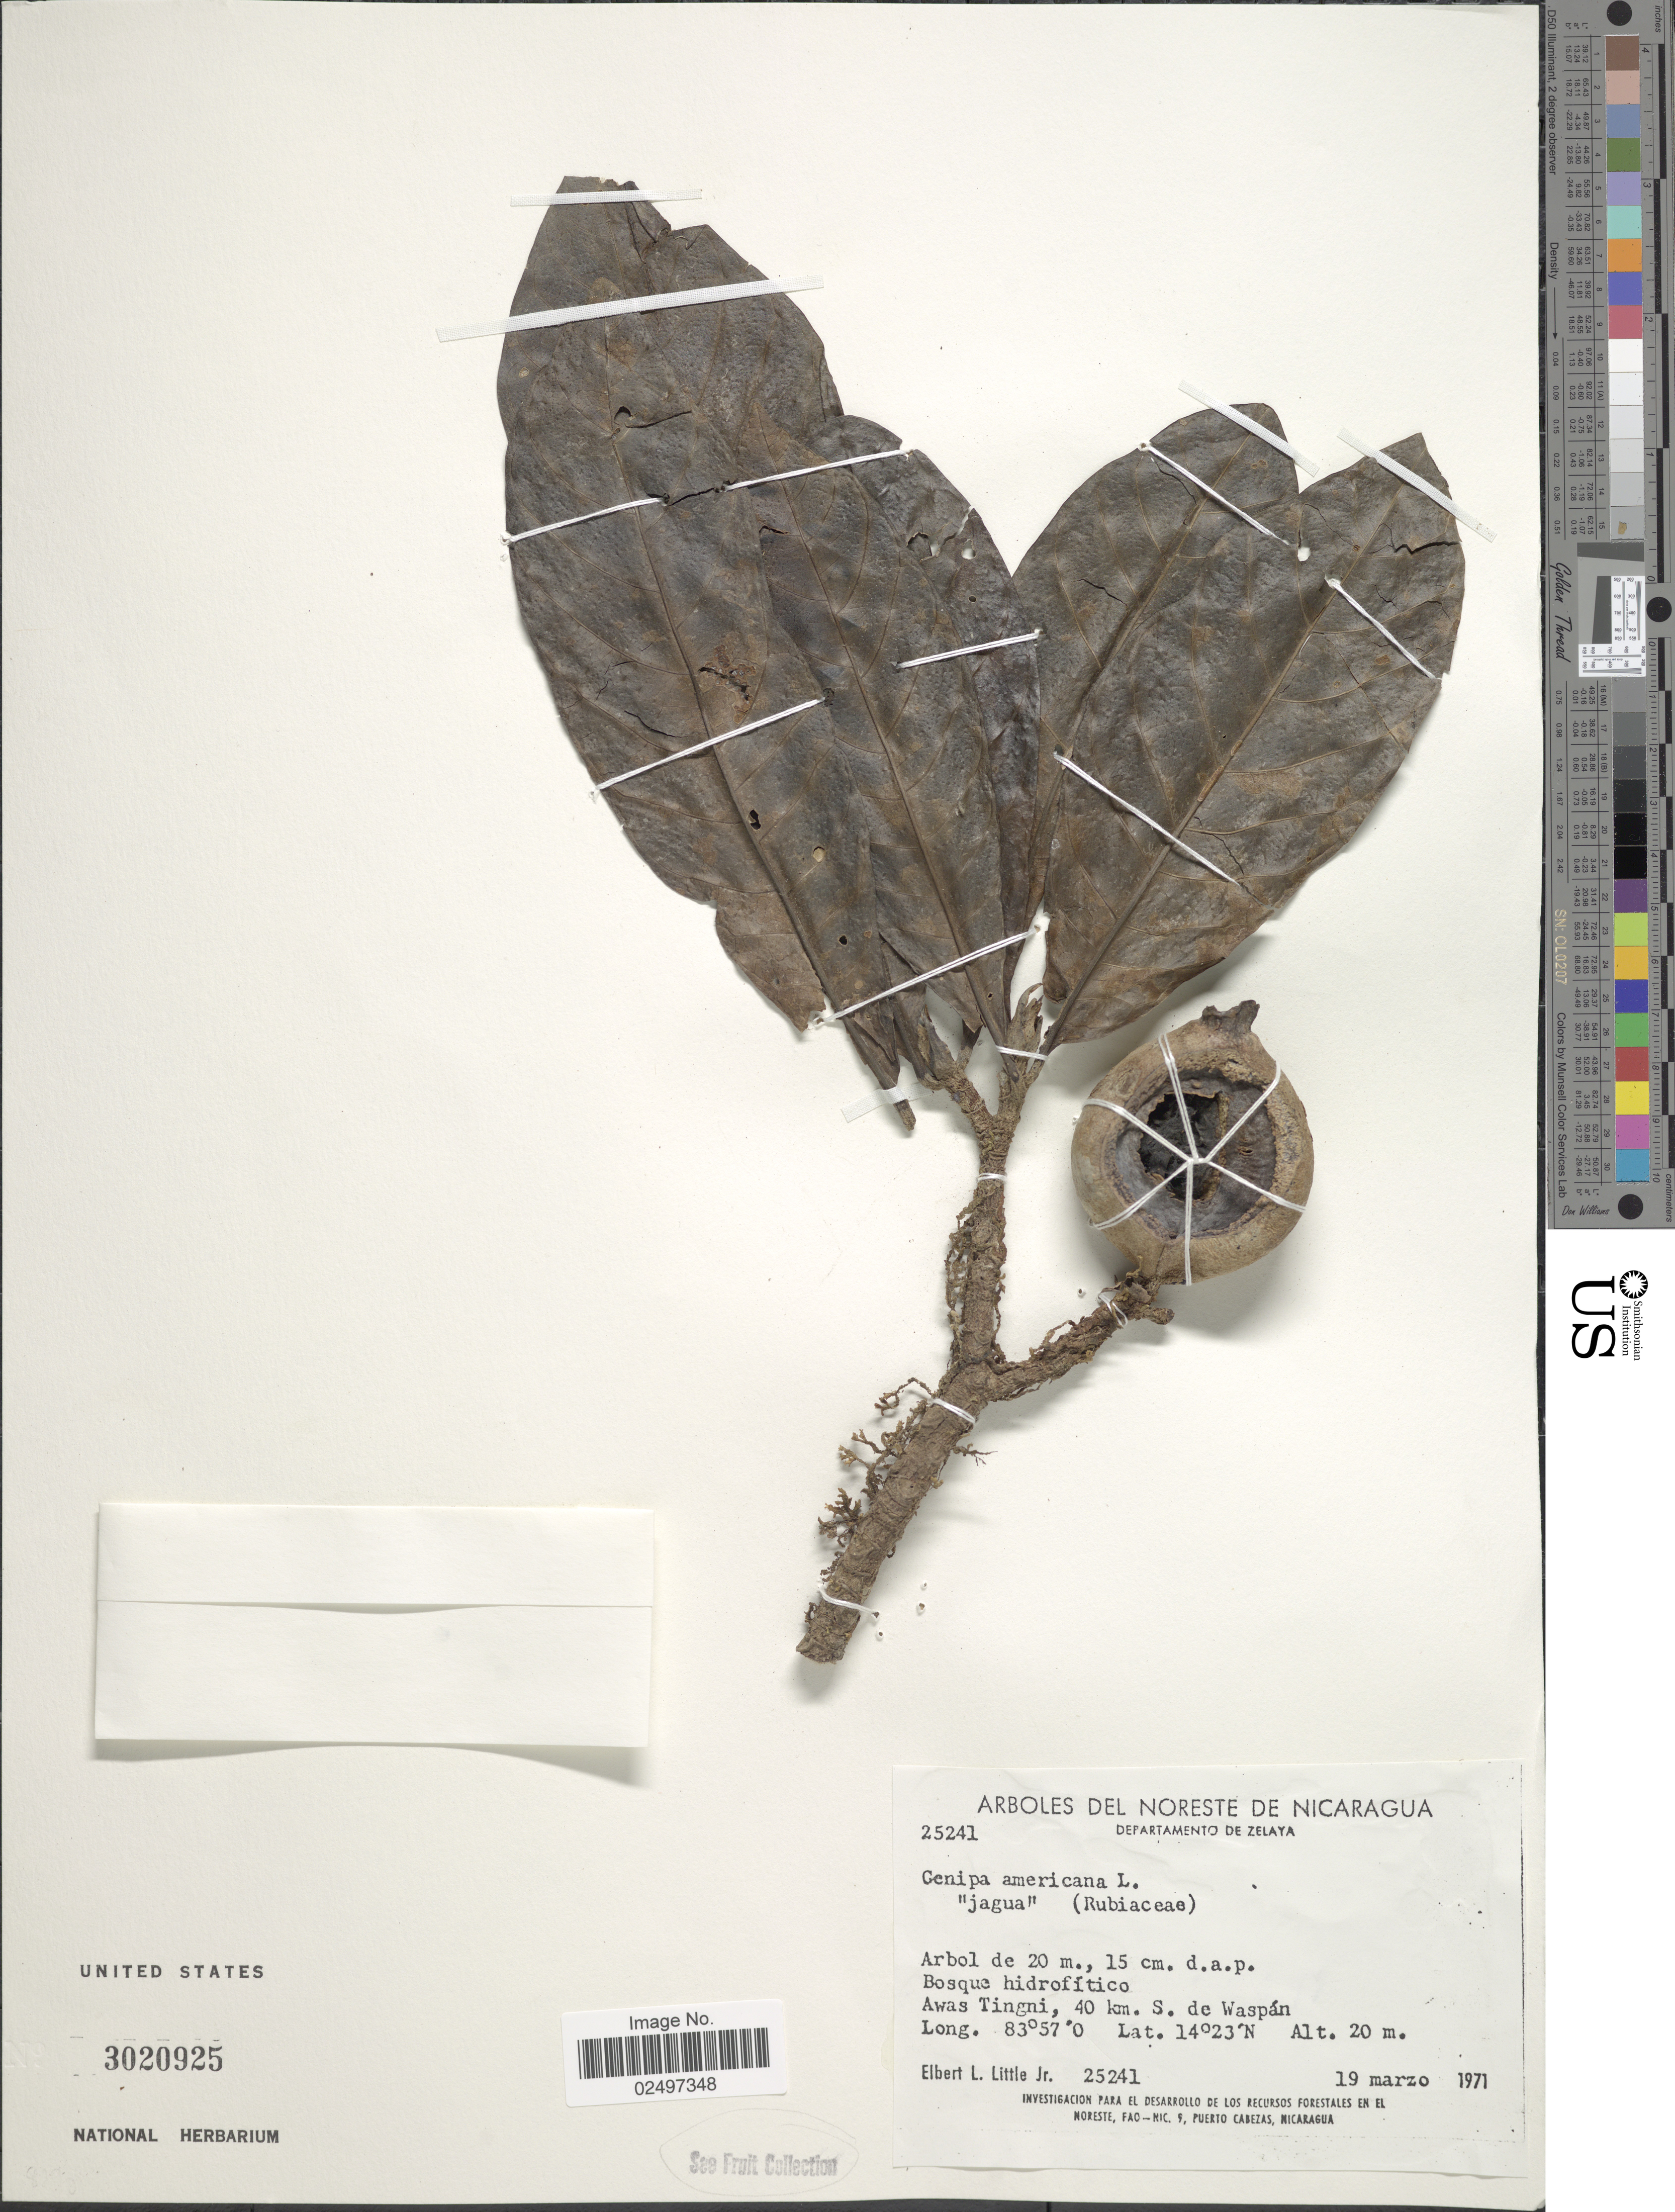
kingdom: Plantae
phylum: Tracheophyta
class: Magnoliopsida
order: Gentianales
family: Rubiaceae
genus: Genipa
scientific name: Genipa americana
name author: L.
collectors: E. L. Little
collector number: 25241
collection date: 1971-03-19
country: Nicaragua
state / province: Atlantico Norte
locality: Departamento de Zelaya, Del Noreste de Nicaragua, Awas Tingni, 40 km. S. de Waspan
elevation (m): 20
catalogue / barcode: US 3020925